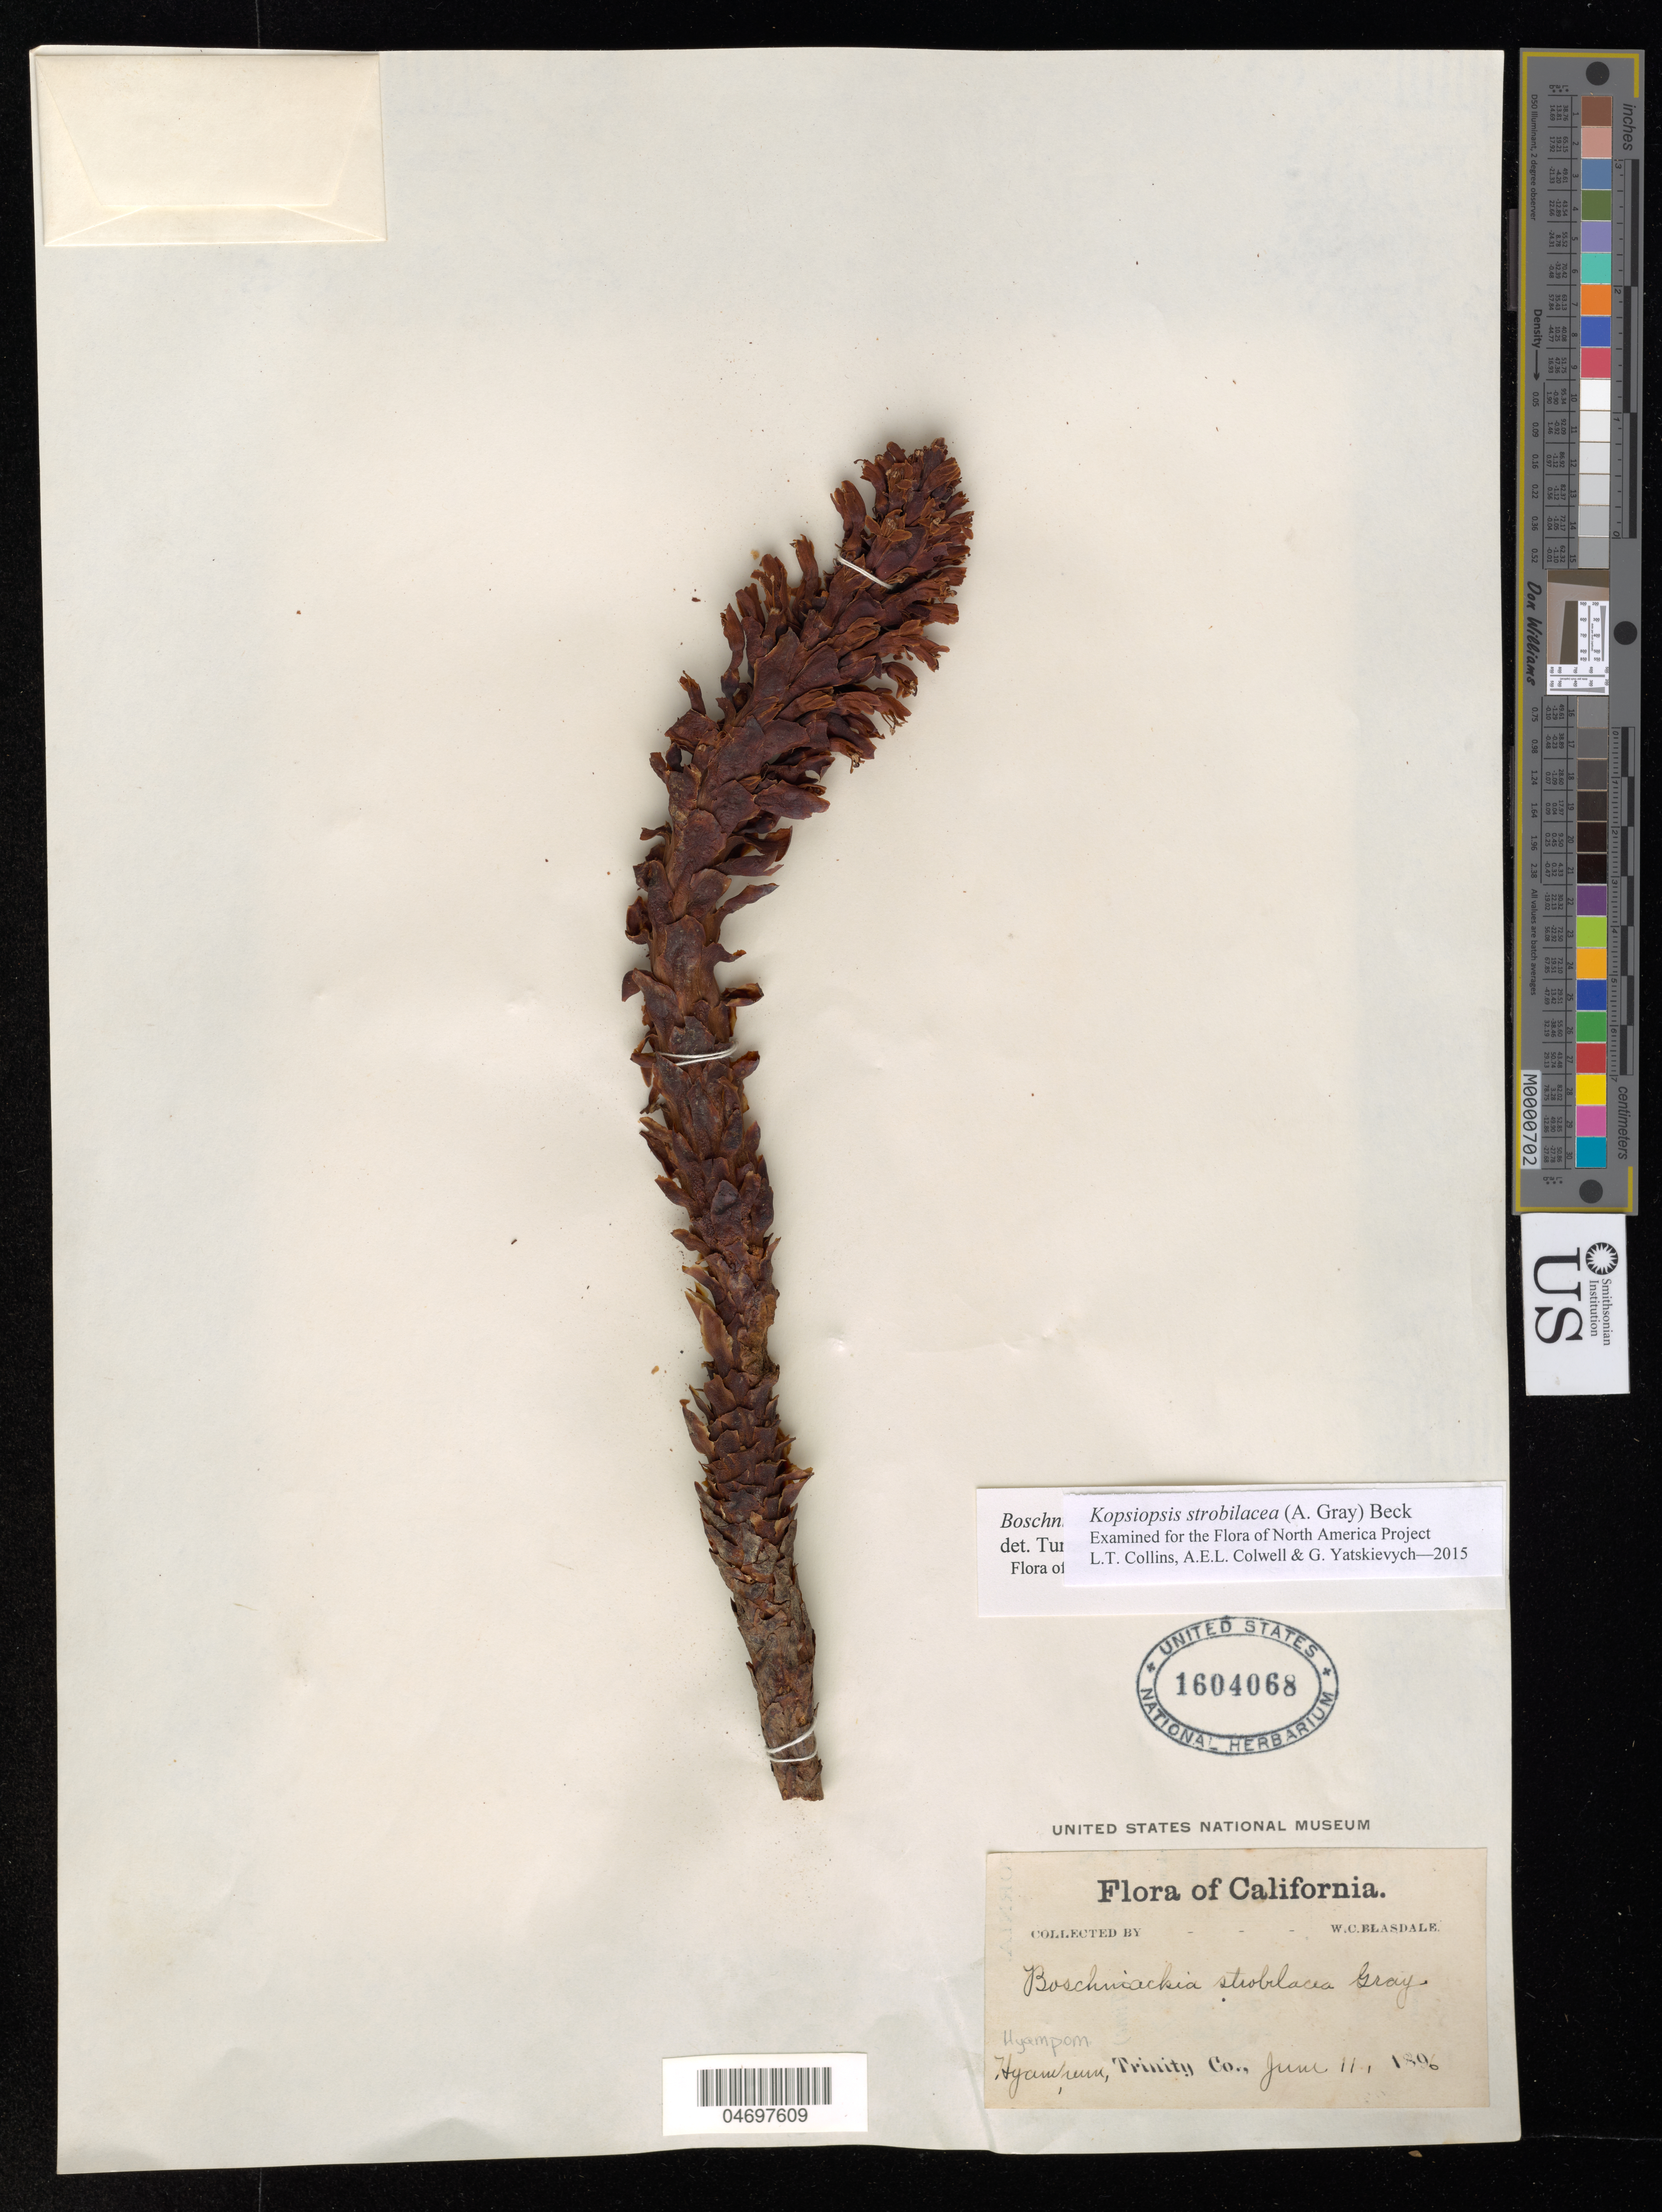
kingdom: Plantae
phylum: Tracheophyta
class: Magnoliopsida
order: Lamiales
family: Orobanchaceae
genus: Kopsiopsis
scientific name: Kopsiopsis strobilacea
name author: (A. Gray) Beck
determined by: Collins, L. T.; Colwell, A. E.; Yatskievych, G. A.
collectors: W. Blasdale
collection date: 1896-06-11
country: United States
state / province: California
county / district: Trinity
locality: Hyampom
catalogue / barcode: US 1604068